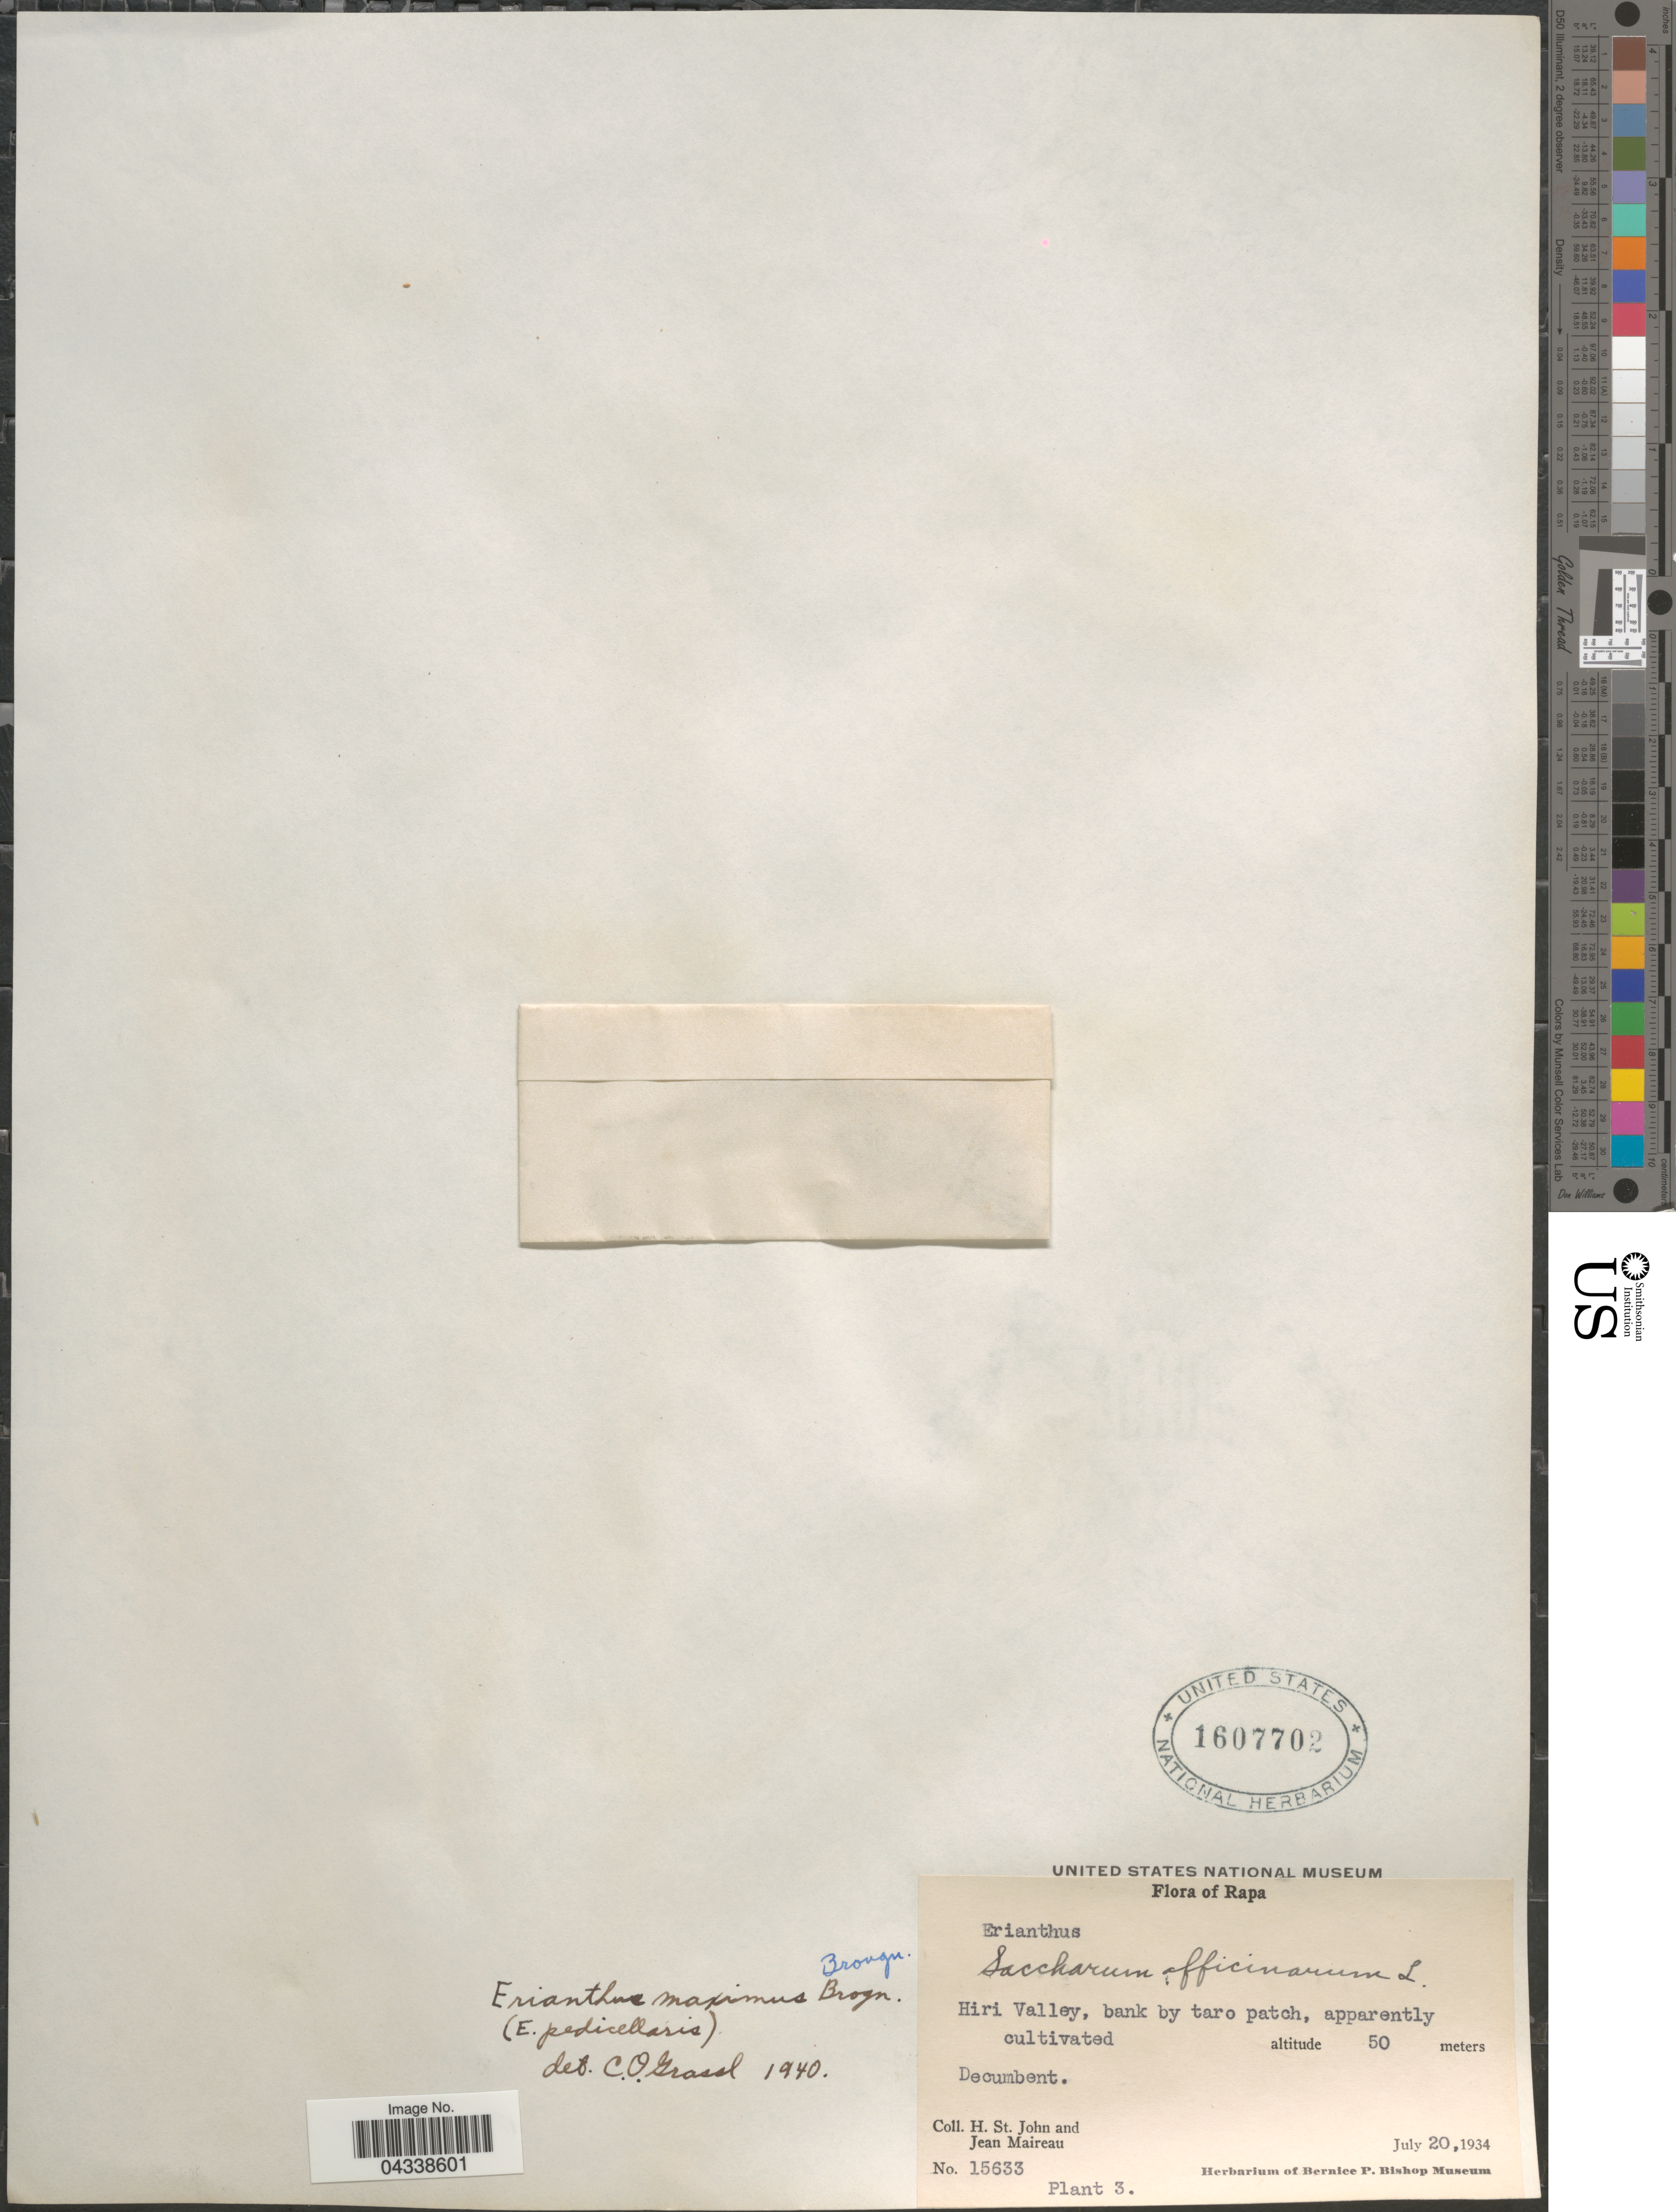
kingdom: Plantae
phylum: Tracheophyta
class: Liliopsida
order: Poales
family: Poaceae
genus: Saccharum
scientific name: Saccharum maximum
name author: (Brongn.) Trin.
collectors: H. St. John & J. Maireau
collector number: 15633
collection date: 1934-07-20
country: French Polynesia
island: Rapa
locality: Rapa. Hiri Valley, bank by taro patch.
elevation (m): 50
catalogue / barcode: US 1607702